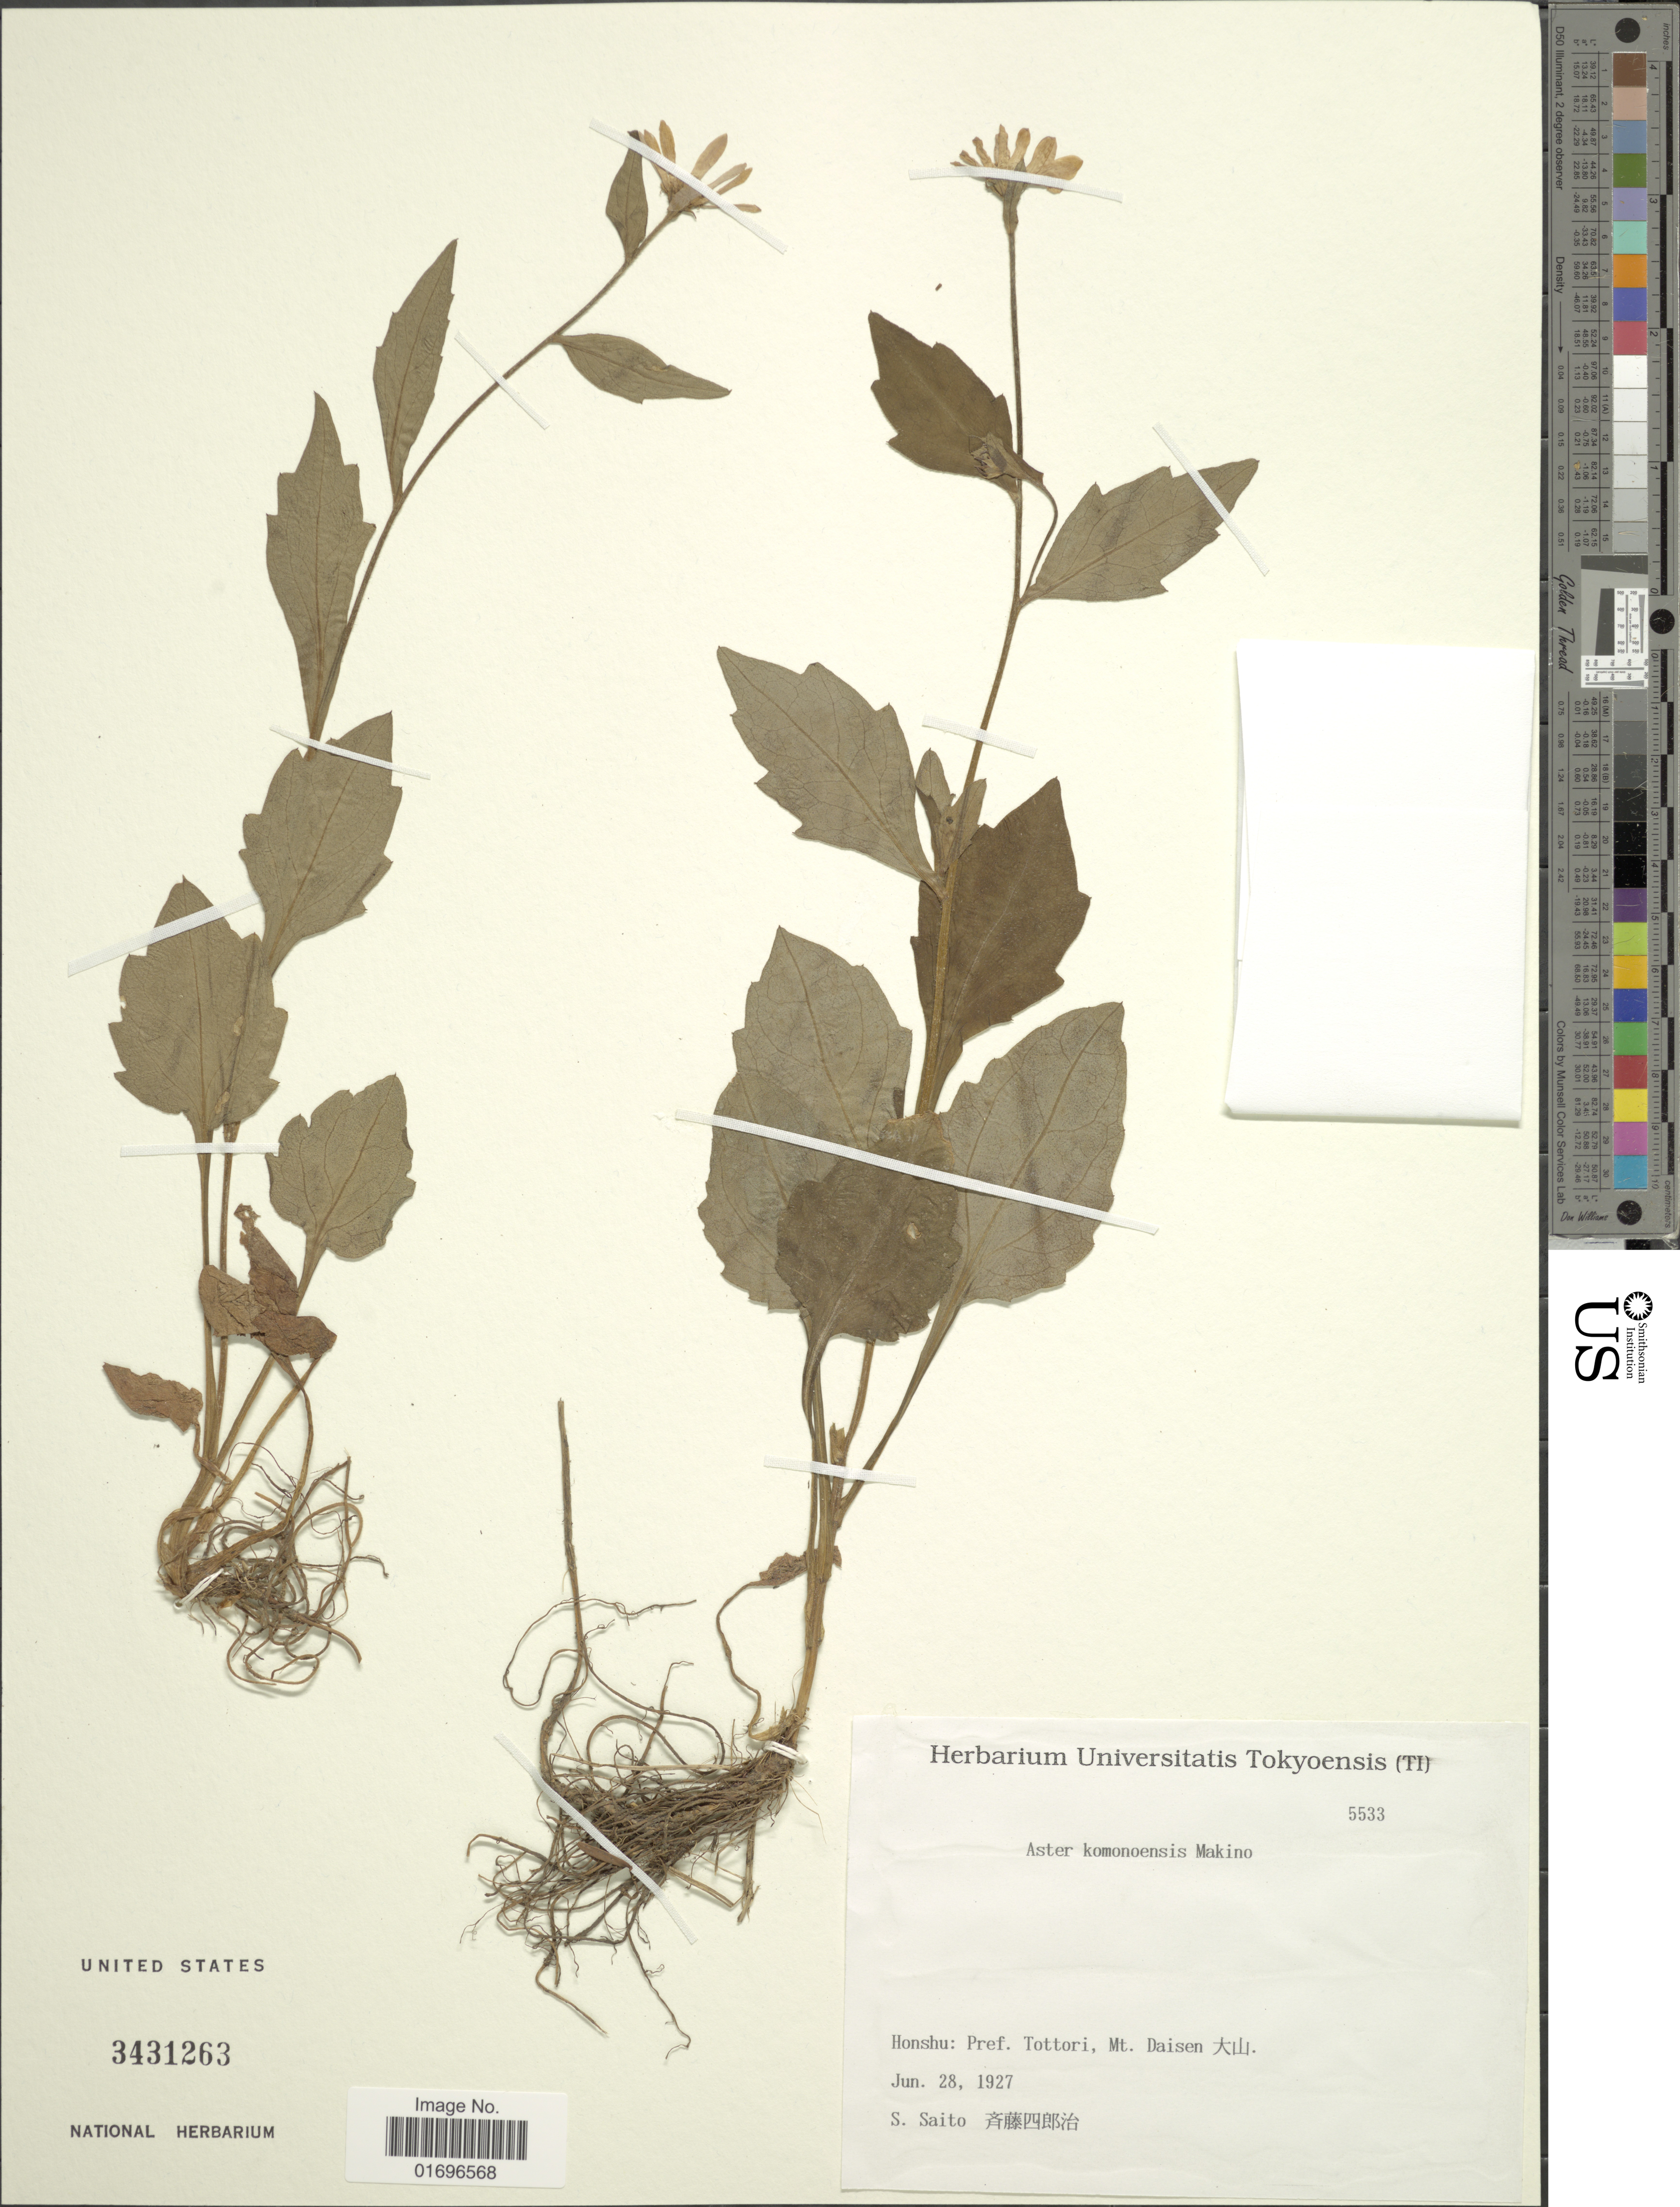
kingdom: Plantae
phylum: Tracheophyta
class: Magnoliopsida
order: Asterales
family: Asteraceae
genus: Aster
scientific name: Aster komonoensis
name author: Makino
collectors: S. Saito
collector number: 5533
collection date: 1927-06-28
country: Japan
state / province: Tottori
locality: Honshu: Pref. Tottori, Mt. Daisen [Foreign script]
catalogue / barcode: US 3431263